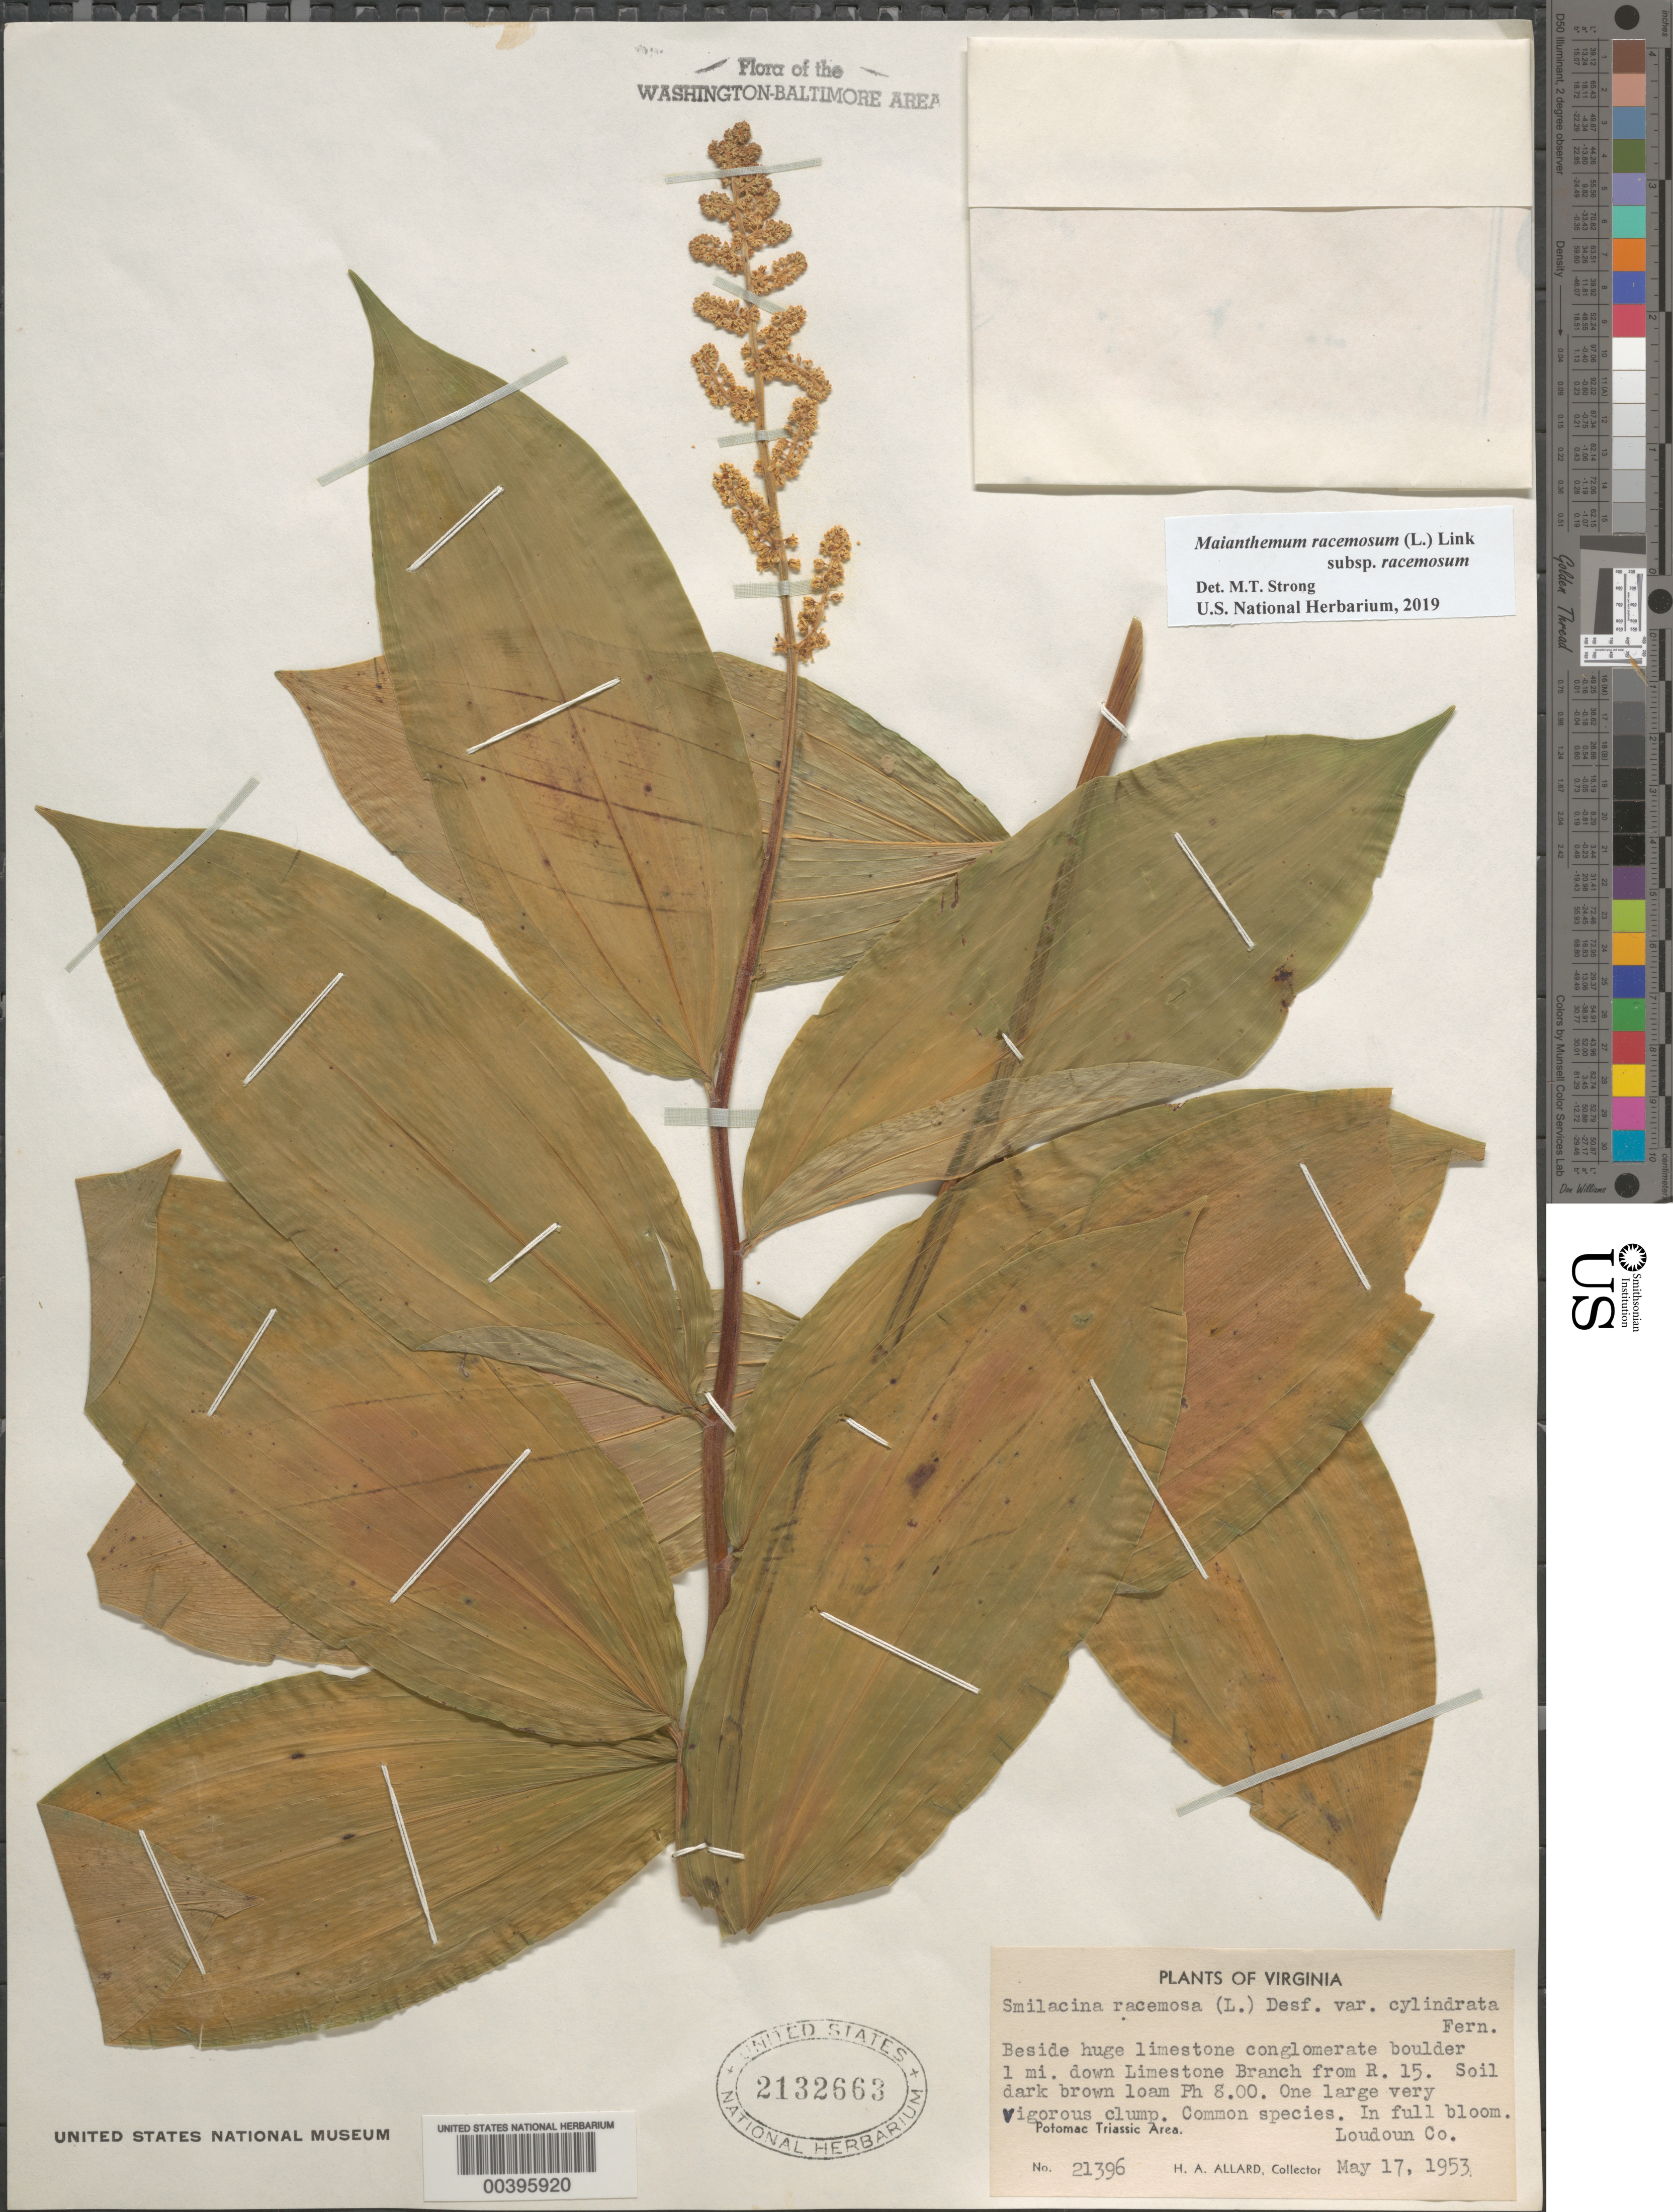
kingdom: Plantae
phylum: Tracheophyta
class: Liliopsida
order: Asparagales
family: Asparagaceae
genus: Maianthemum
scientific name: Maianthemum racemosum subsp. racemosum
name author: (L.) Link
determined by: Strong, Mark T., (BOT), Smithsonian Institution - National Museum of Natural History (UNITED STATES)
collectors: H. A. Allard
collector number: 21396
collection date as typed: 17 May 1953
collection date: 1953-05-17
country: United States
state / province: Virginia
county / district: Loudoun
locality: Limestone Branch, down stream from Route 15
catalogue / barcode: US 2132663